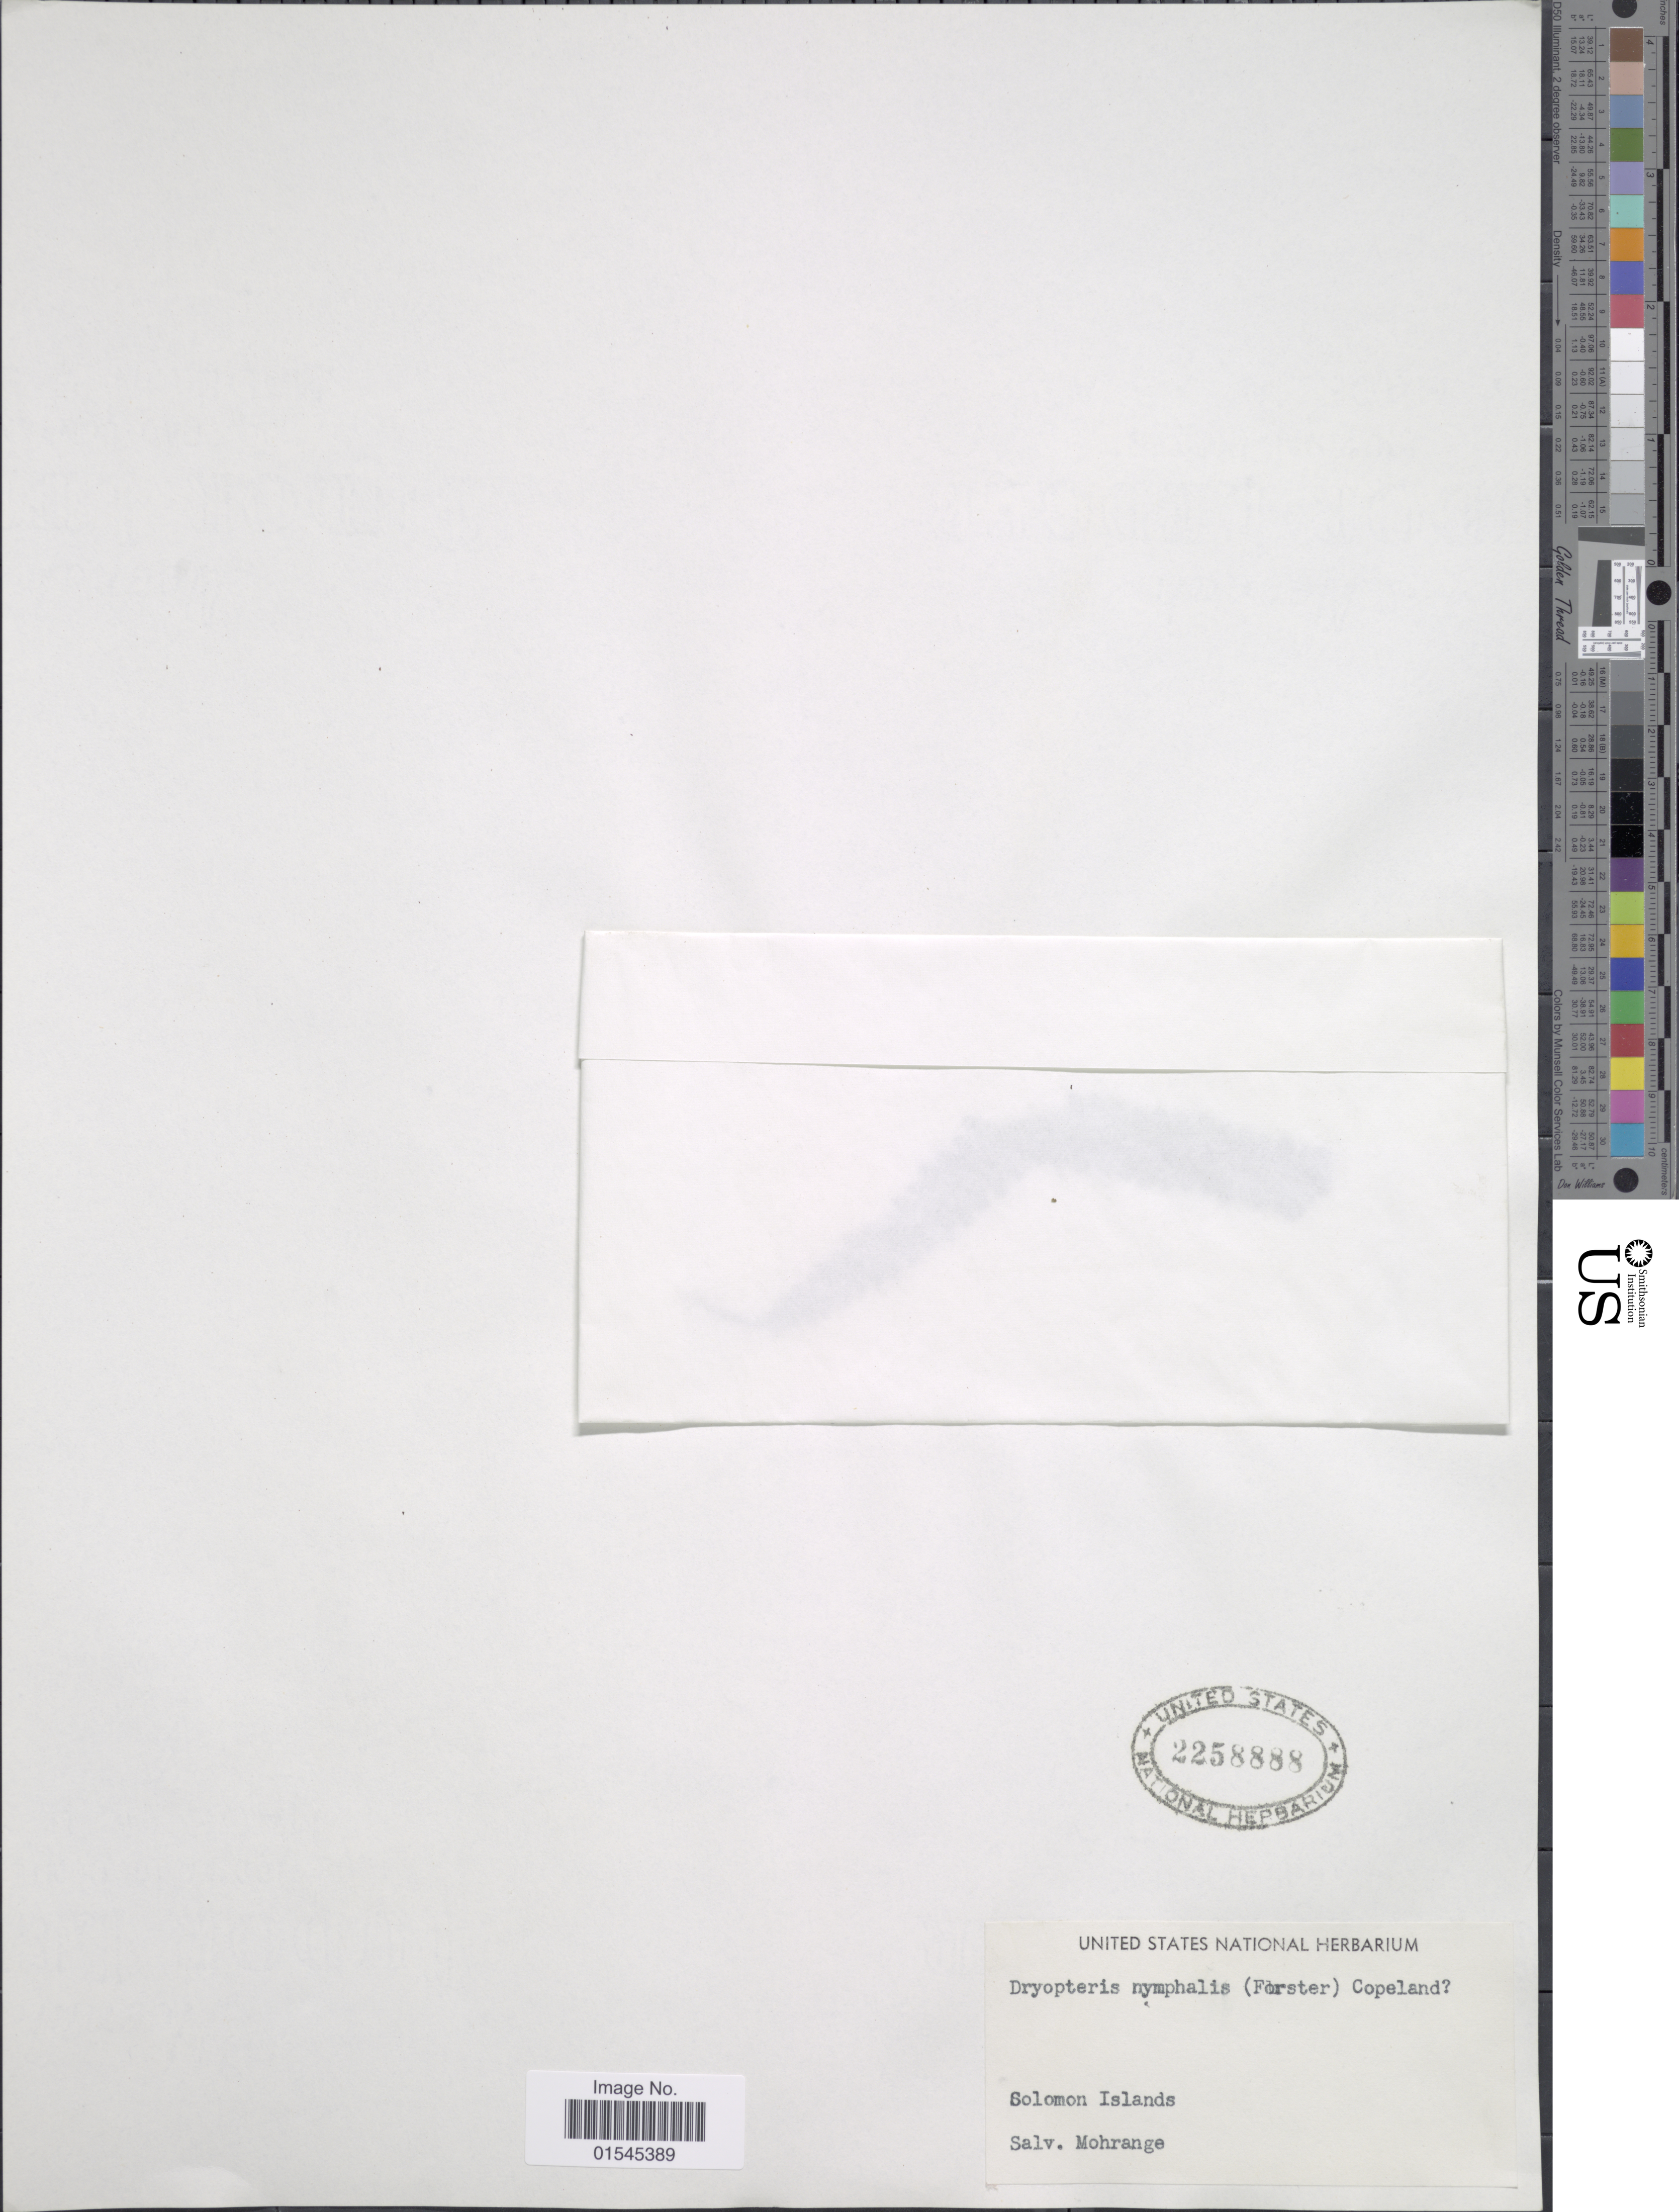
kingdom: Plantae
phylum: Tracheophyta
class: Polypodiopsida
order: Polypodiales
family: Thelypteridaceae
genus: Sphaerostephanos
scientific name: Sphaerostephanos nymphalis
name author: (Copel.) Holttum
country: Solomon Islands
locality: Salv. Mohrange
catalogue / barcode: US 2258888